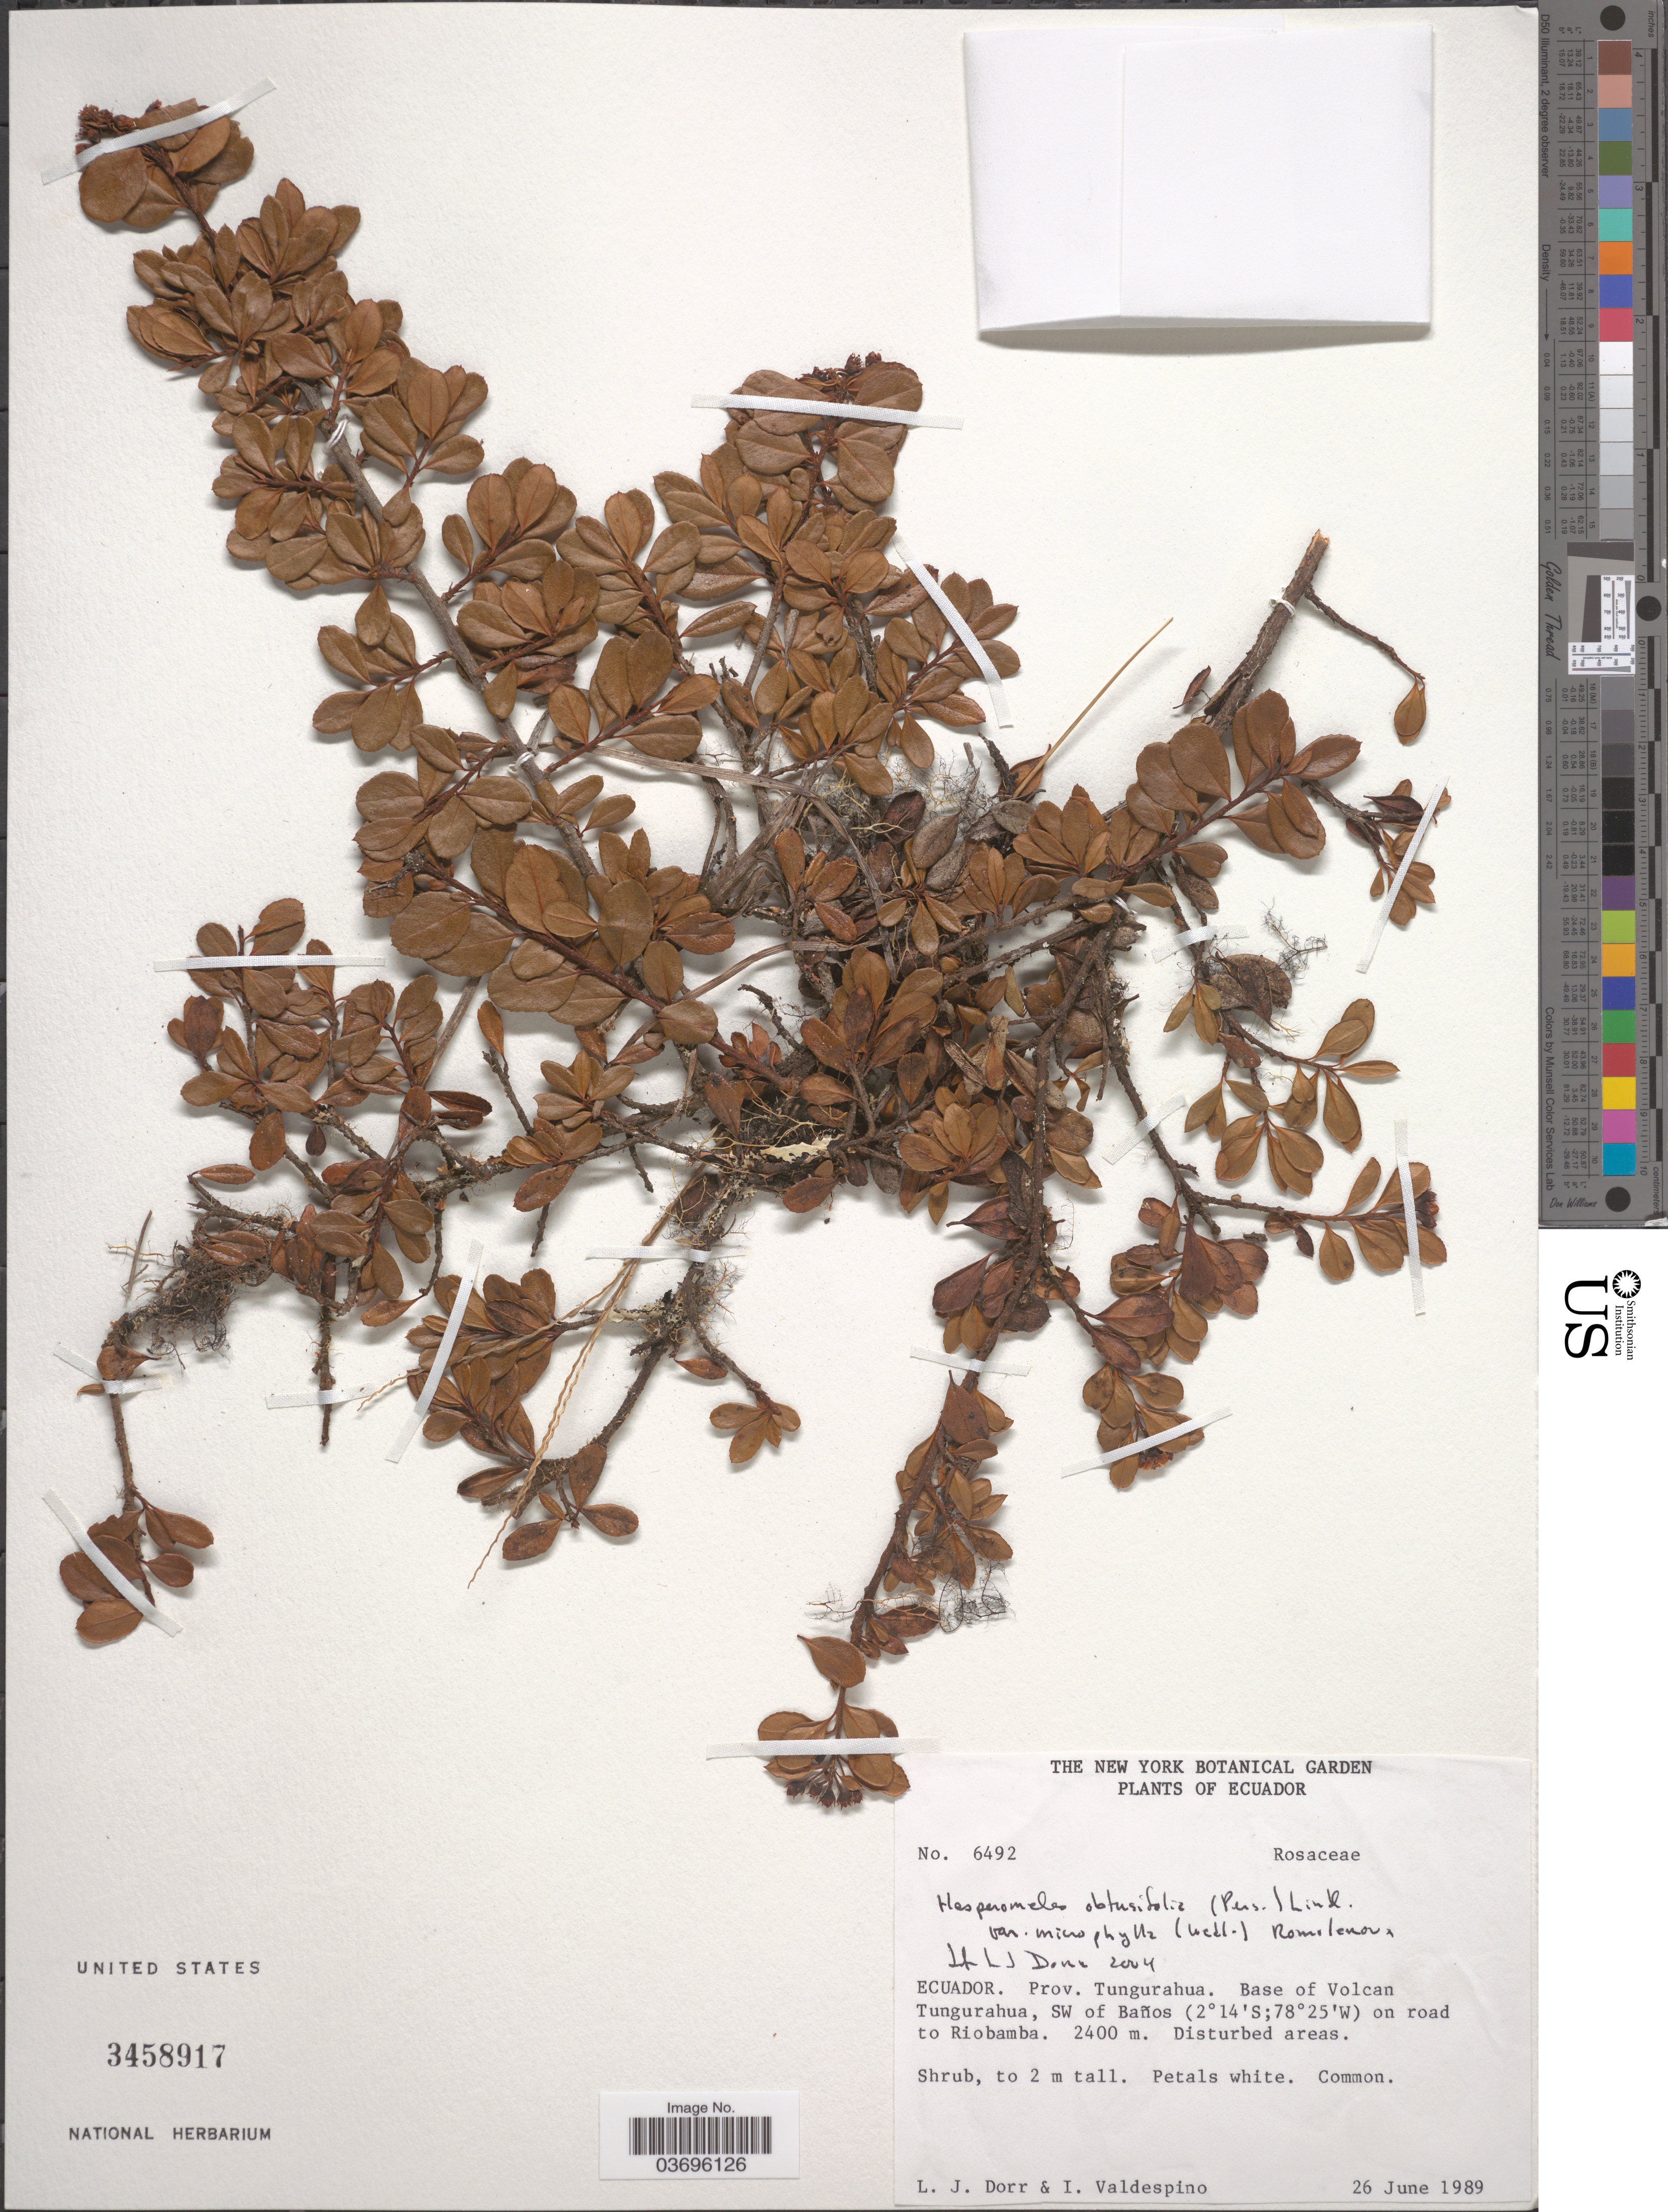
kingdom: Plantae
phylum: Tracheophyta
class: Magnoliopsida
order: Rosales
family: Rosaceae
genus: Hesperomeles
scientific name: Hesperomeles obtusifolia var. microphylla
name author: (Wedd.) Romol.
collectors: L. J. Dorr & I. Valdespino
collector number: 6492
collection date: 1989-06-26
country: Ecuador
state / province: Tungurahua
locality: Base of Volcan Tungurahua, SW of Baños on road to Riobamba.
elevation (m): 2400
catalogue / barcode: US 3458917